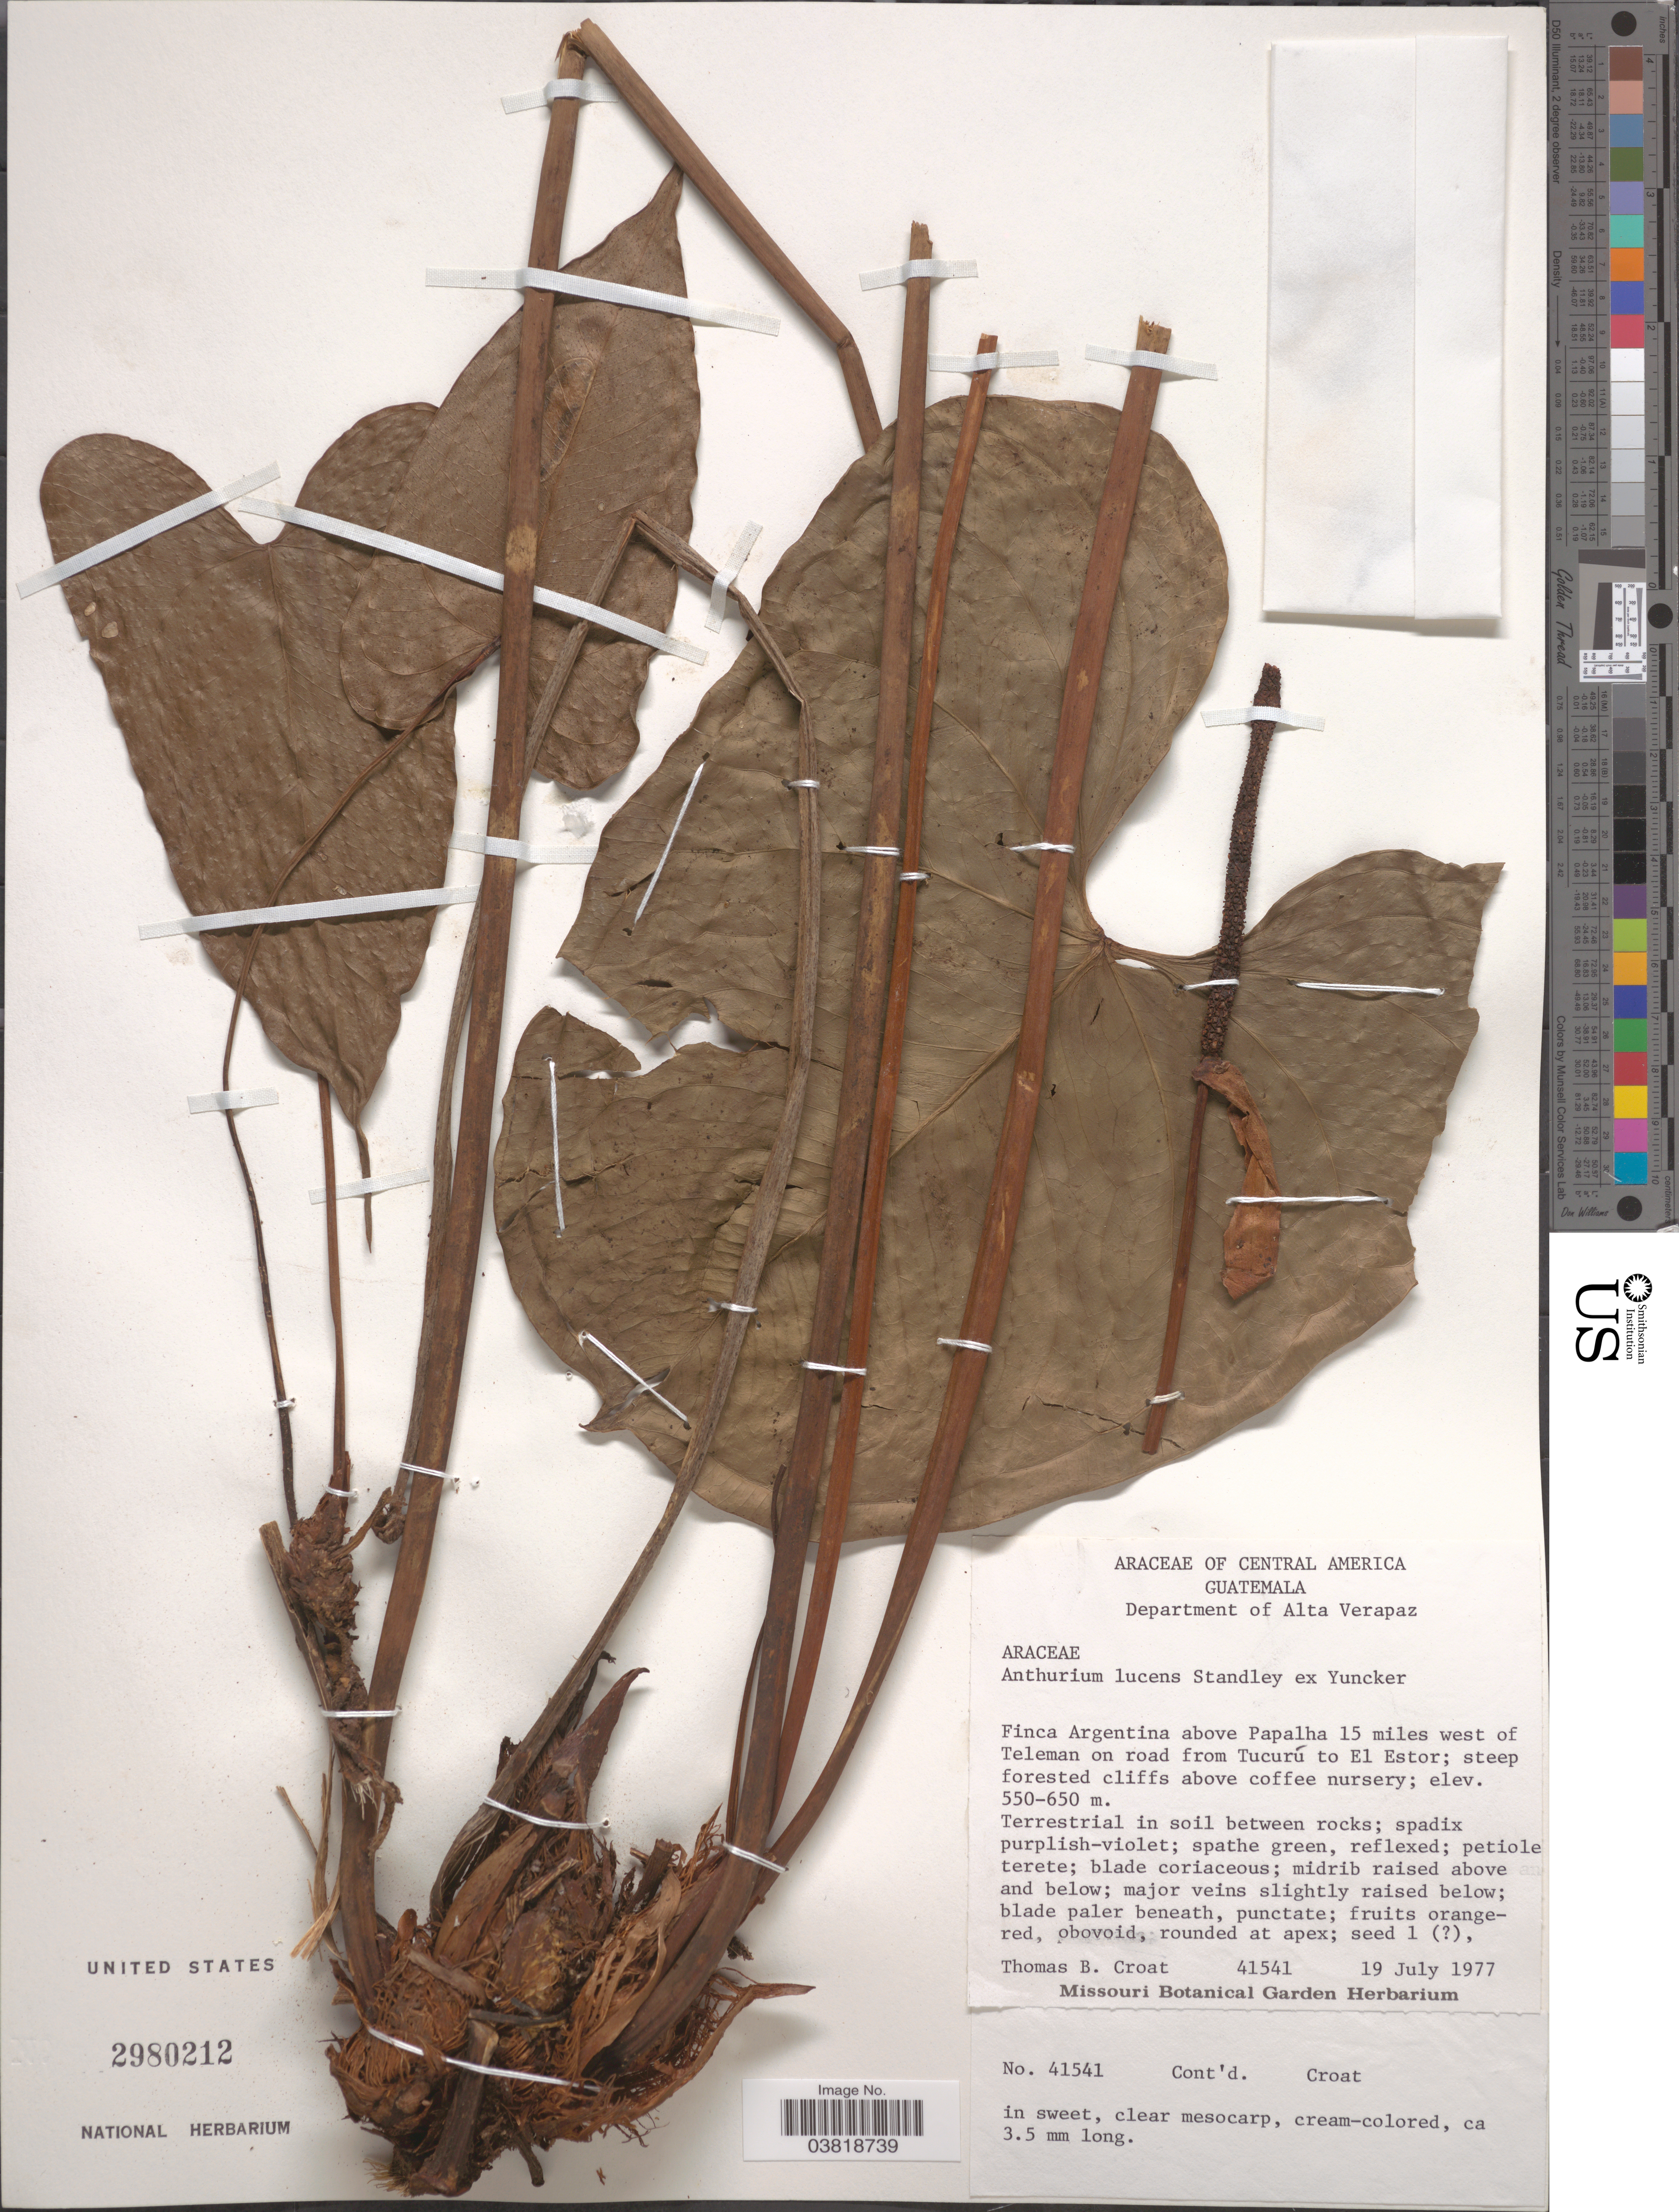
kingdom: Plantae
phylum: Tracheophyta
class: Liliopsida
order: Alismatales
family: Araceae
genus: Anthurium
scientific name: Anthurium lucens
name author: Standl. ex Yunck.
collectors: T. B. Croat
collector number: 41541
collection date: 1977-07-19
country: Guatemala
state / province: Alta Verapaz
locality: Central America. Department of Alta Verapaz. Finca Argentina above Papalha 15 miles west of Teleman on road from Tucurú to El Estor; steep forested cliffs above coffee nursery.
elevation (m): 550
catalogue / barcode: US 2980212